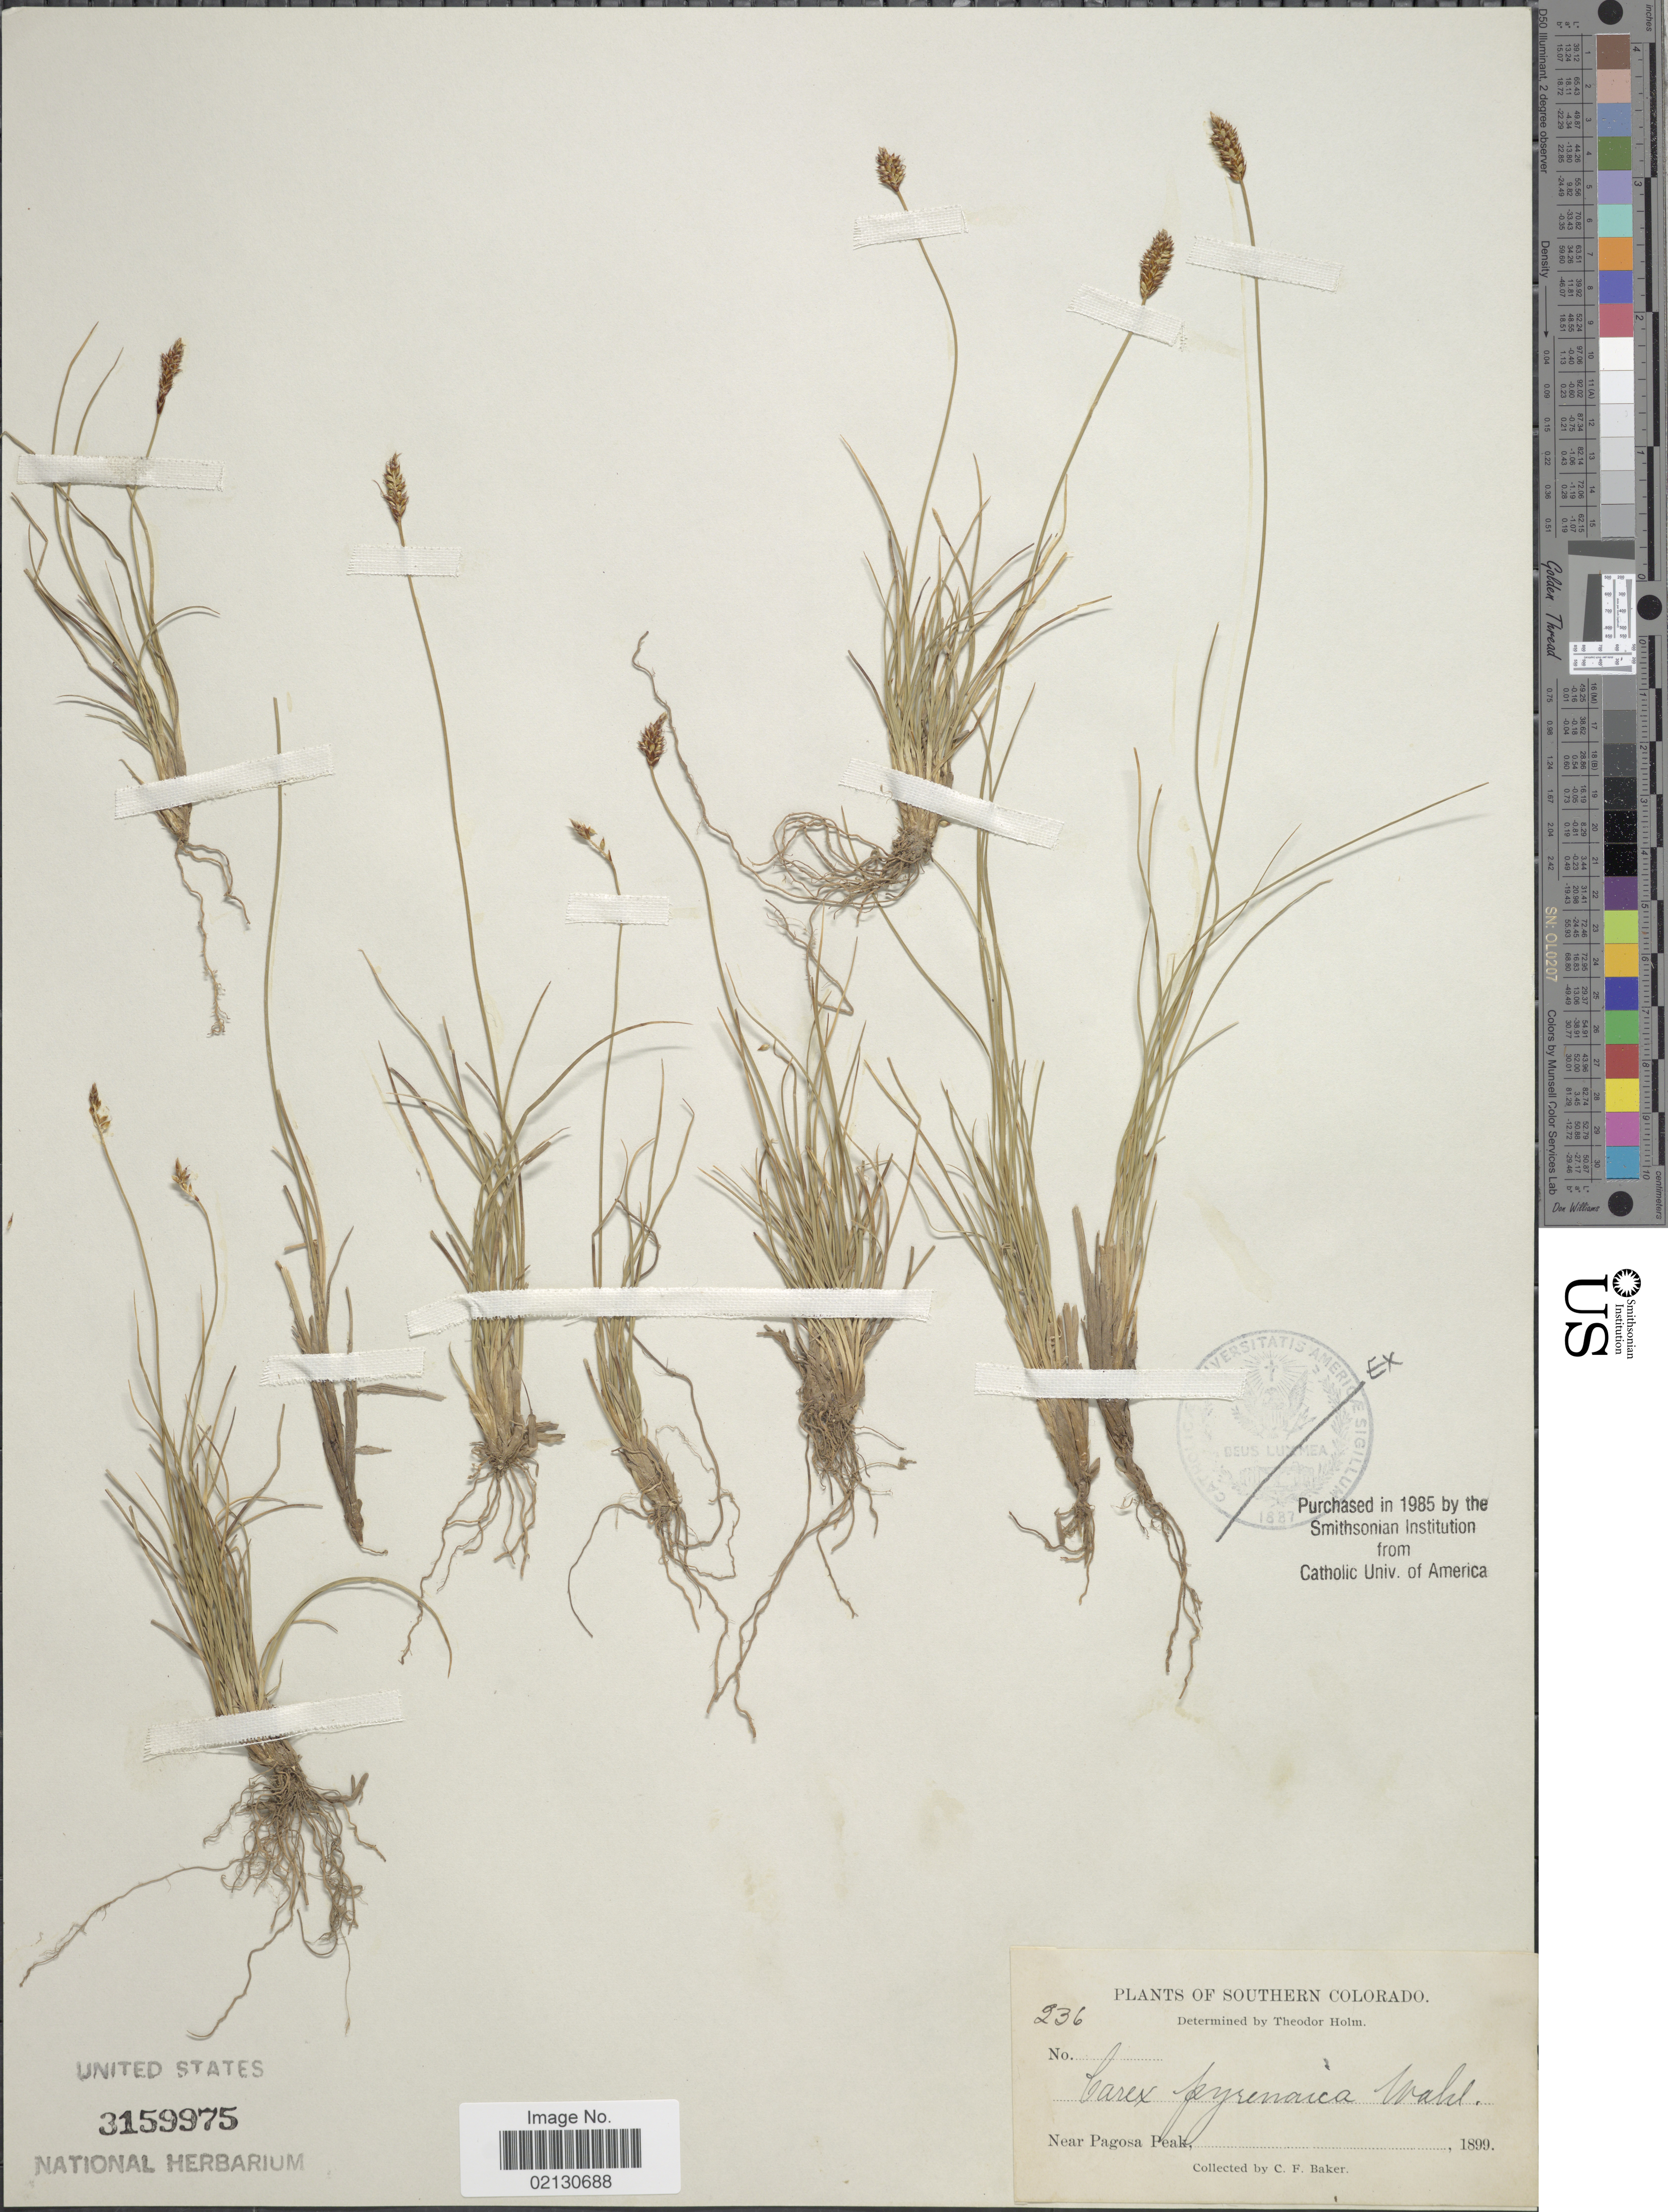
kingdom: Plantae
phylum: Tracheophyta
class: Liliopsida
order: Poales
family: Cyperaceae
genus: Carex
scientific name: Carex micropoda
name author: C.A. Mey.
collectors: C. F. Baker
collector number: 236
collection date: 1899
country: United States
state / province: Colorado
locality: Southern Colorado. Near Pagosa Peak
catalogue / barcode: US 3159975